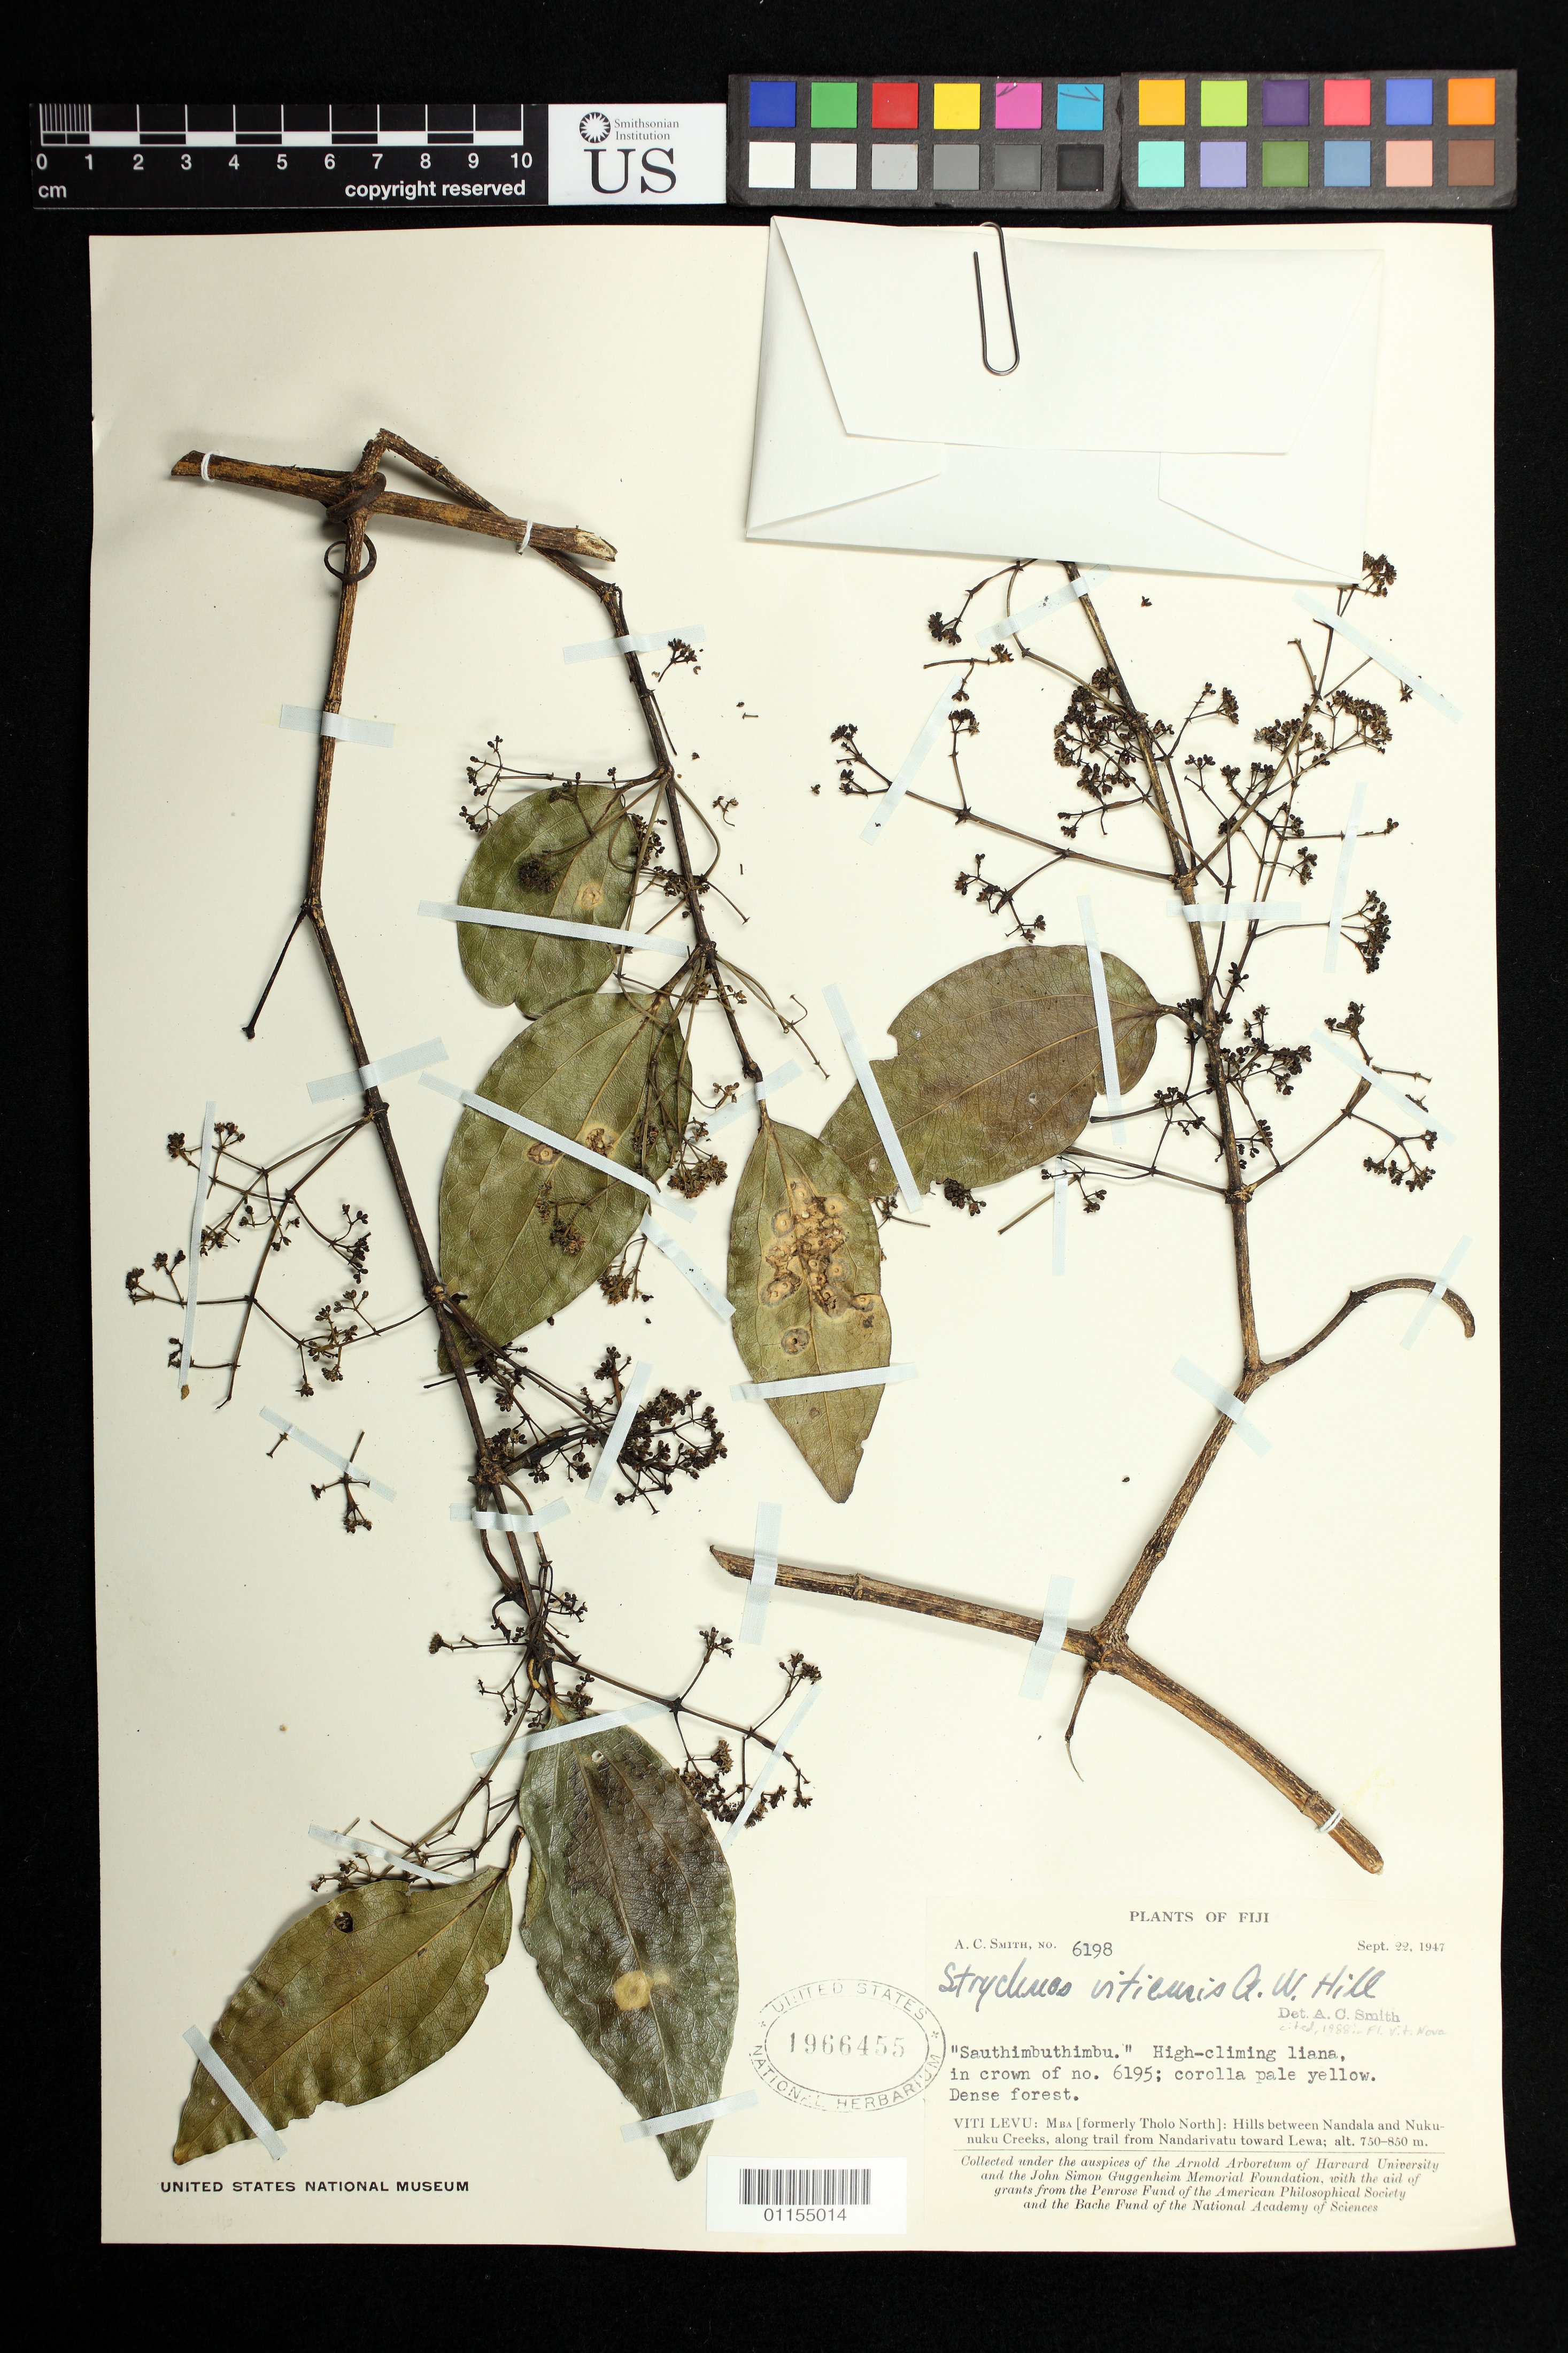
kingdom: Plantae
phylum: Tracheophyta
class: Magnoliopsida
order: Gentianales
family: Loganiaceae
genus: Strychnos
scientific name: Strychnos vitiensis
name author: A.W. Hill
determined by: Smith, A. C.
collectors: A. C. Smith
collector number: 6198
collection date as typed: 22 Sep 1947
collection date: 1947-09-22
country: Fiji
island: Viti Levu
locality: Mba, hills between Nandala & Nukunuku Creeks, from Nandarivatu toward Lewa. [Viti Levu Group]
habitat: Dense forest.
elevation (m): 750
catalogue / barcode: US 1966455